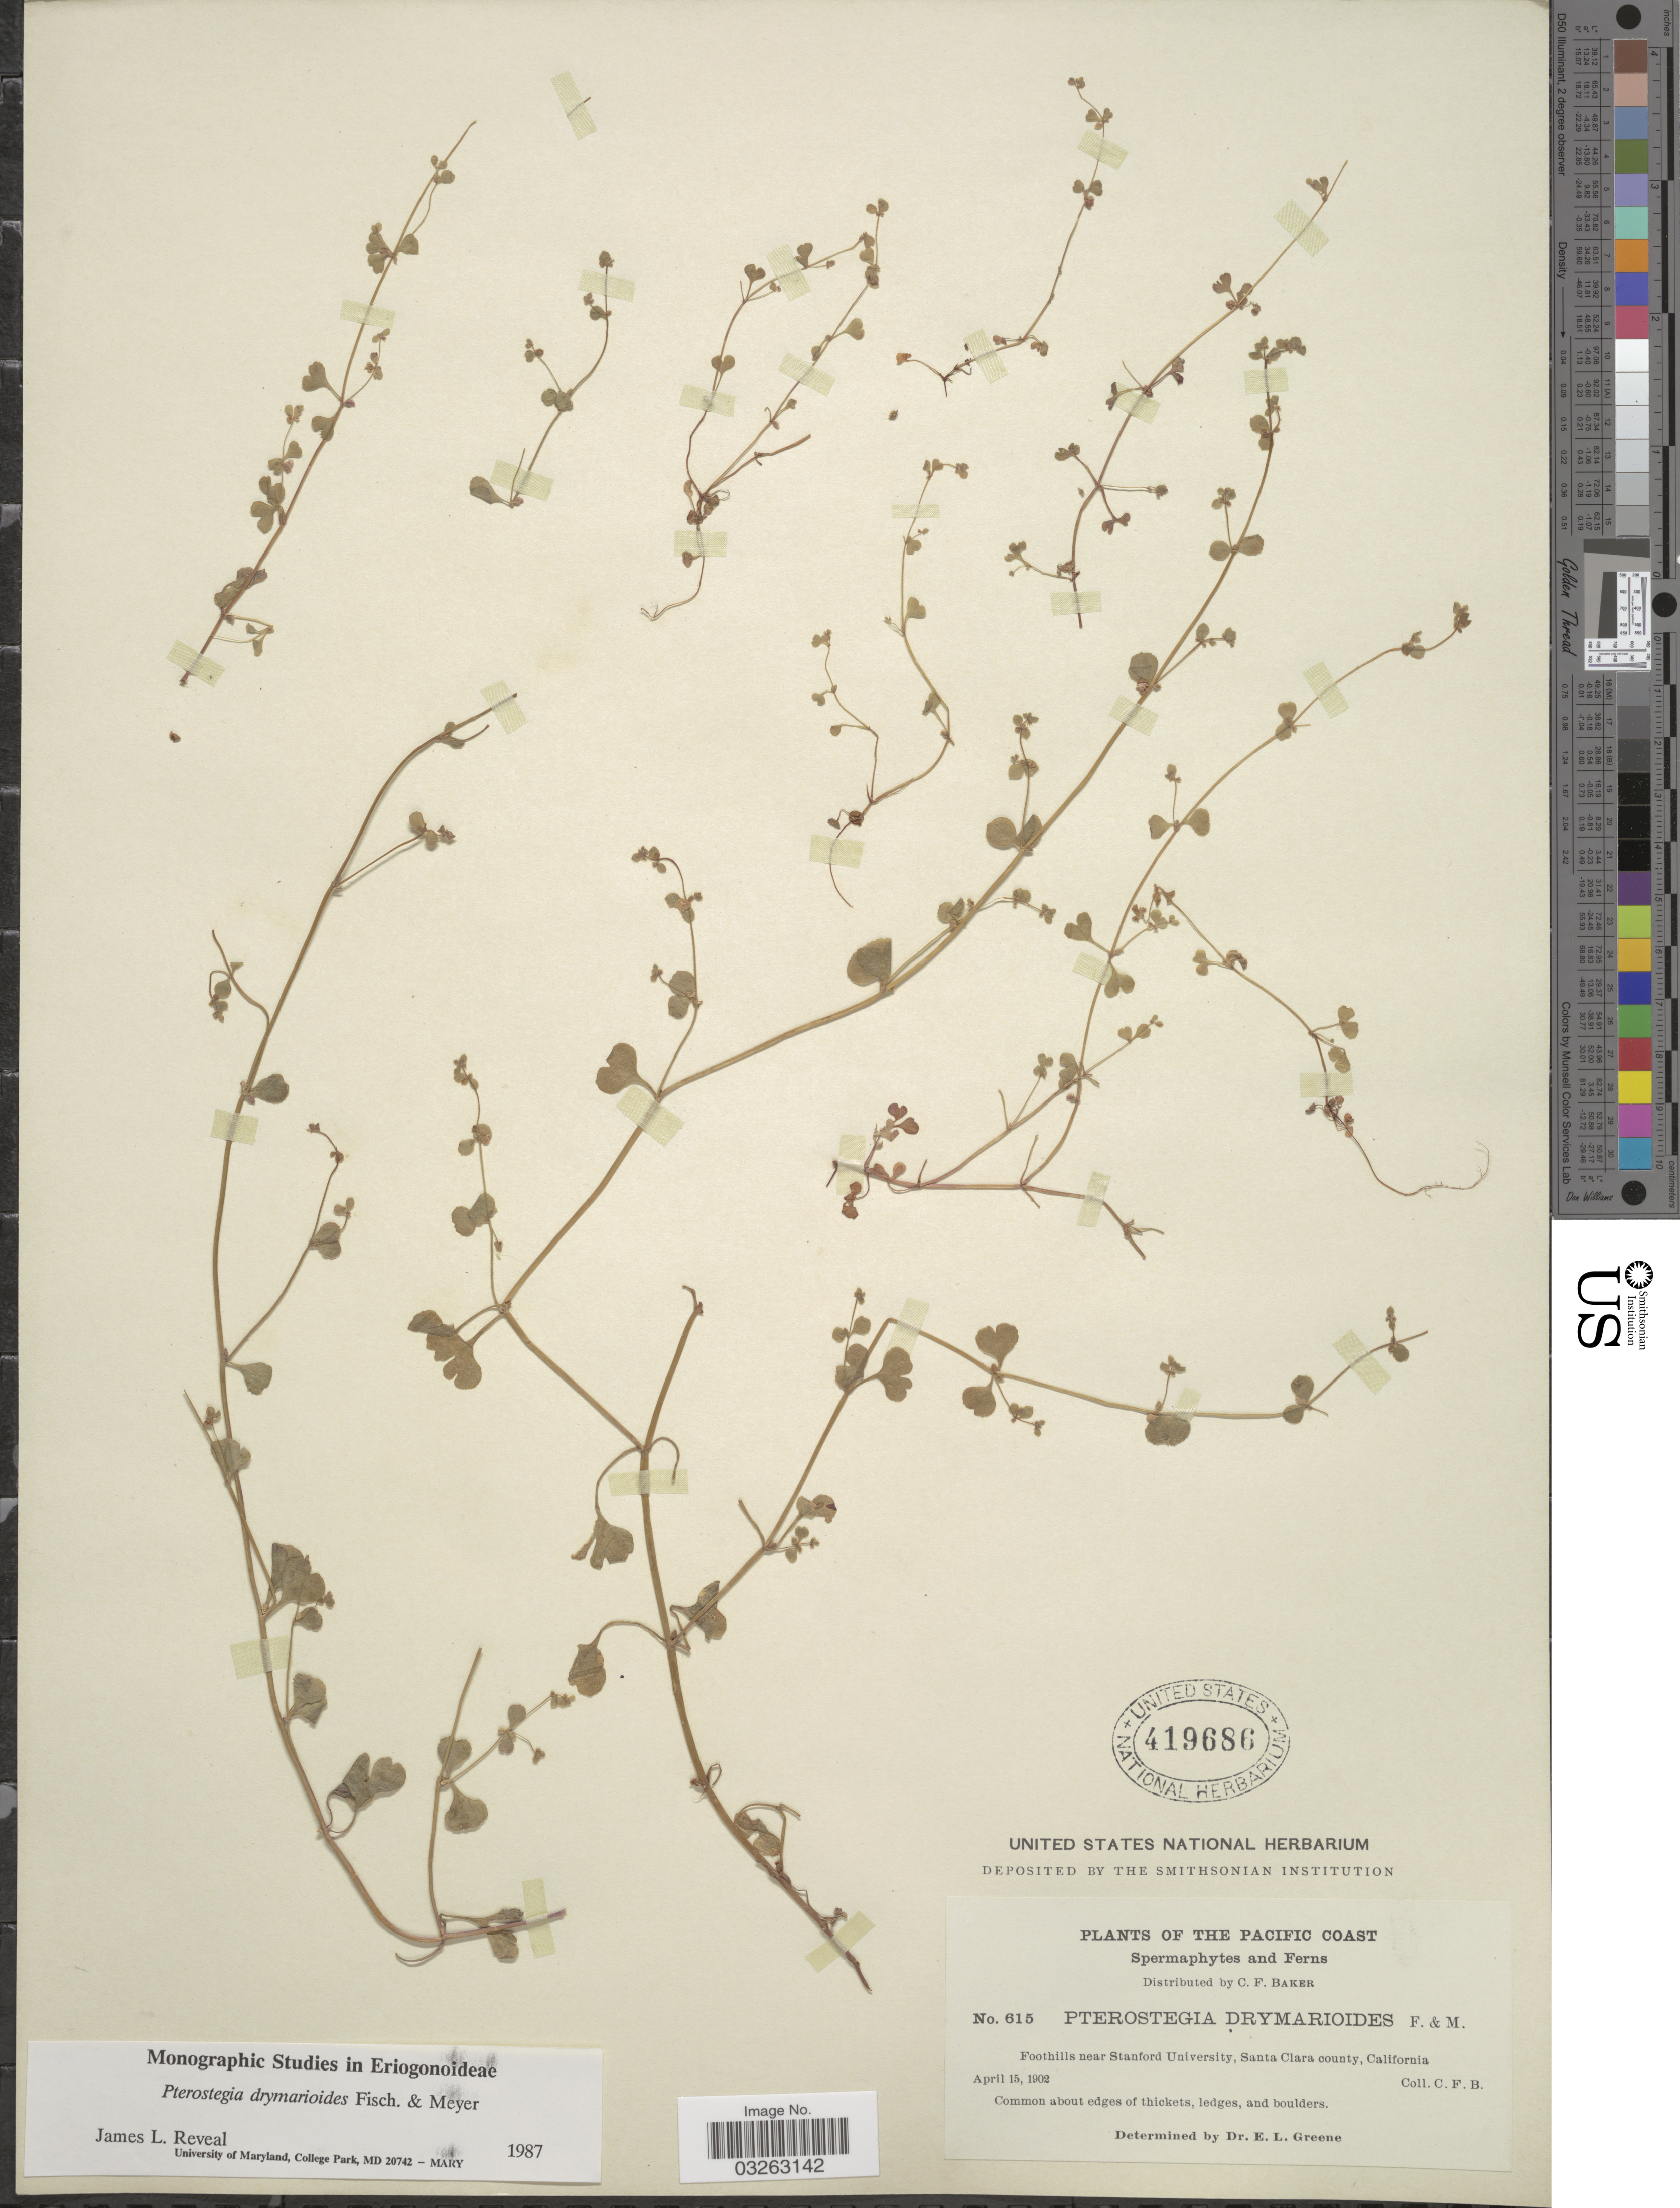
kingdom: Plantae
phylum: Tracheophyta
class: Magnoliopsida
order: Caryophyllales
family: Polygonaceae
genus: Pterostegia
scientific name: Pterostegia drymarioides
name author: Fisch. & C.A. Mey.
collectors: C. F. Baker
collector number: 615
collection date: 1902-04-15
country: United States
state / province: California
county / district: Santa Clara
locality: The Pacific Coast, Foothills near Stanford University, Santa Clara county.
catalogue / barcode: US 419686